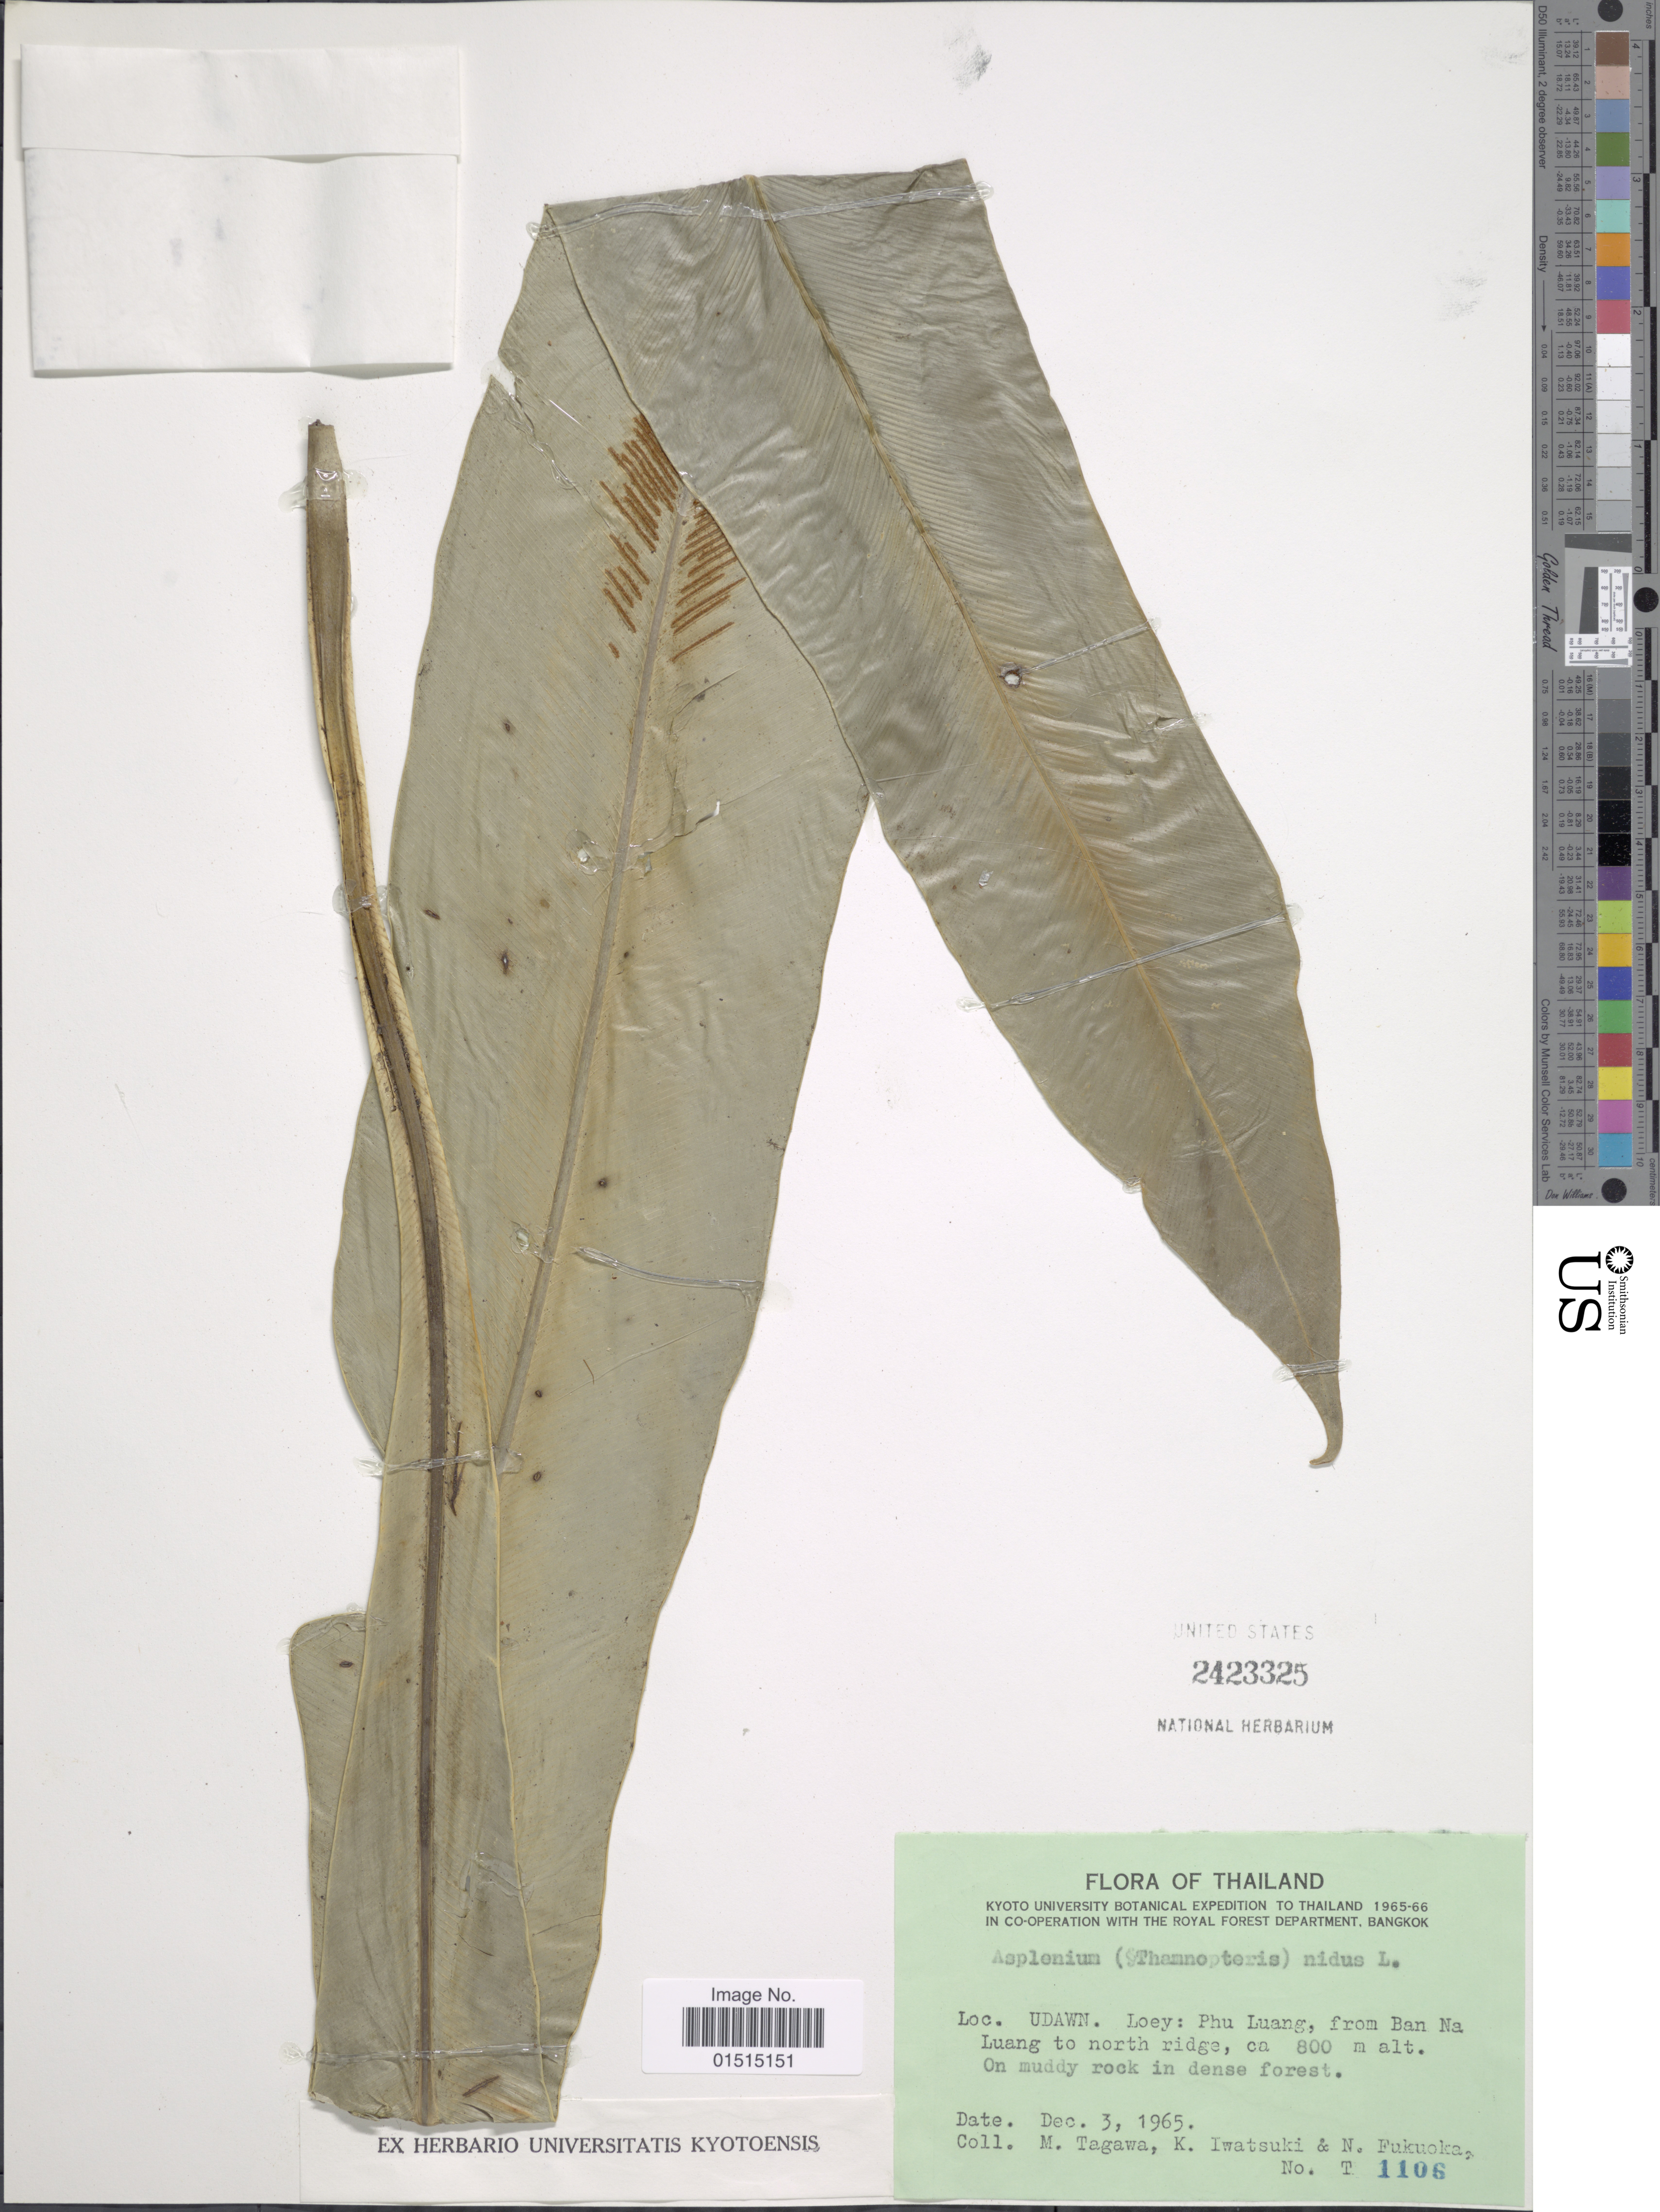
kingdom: Plantae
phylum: Tracheophyta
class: Polypodiopsida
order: Polypodiales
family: Aspleniaceae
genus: Asplenium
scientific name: Asplenium nidus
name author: L.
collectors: M. Tagawa, K. Iwatsuki & N. Fukuoka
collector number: T1106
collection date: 1965-12-03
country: Thailand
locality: Udawn. Loey: Phu Luang, from Ban Na Luang to north ridge, on muddy rock in dense forest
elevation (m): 800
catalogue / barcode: US 2423325